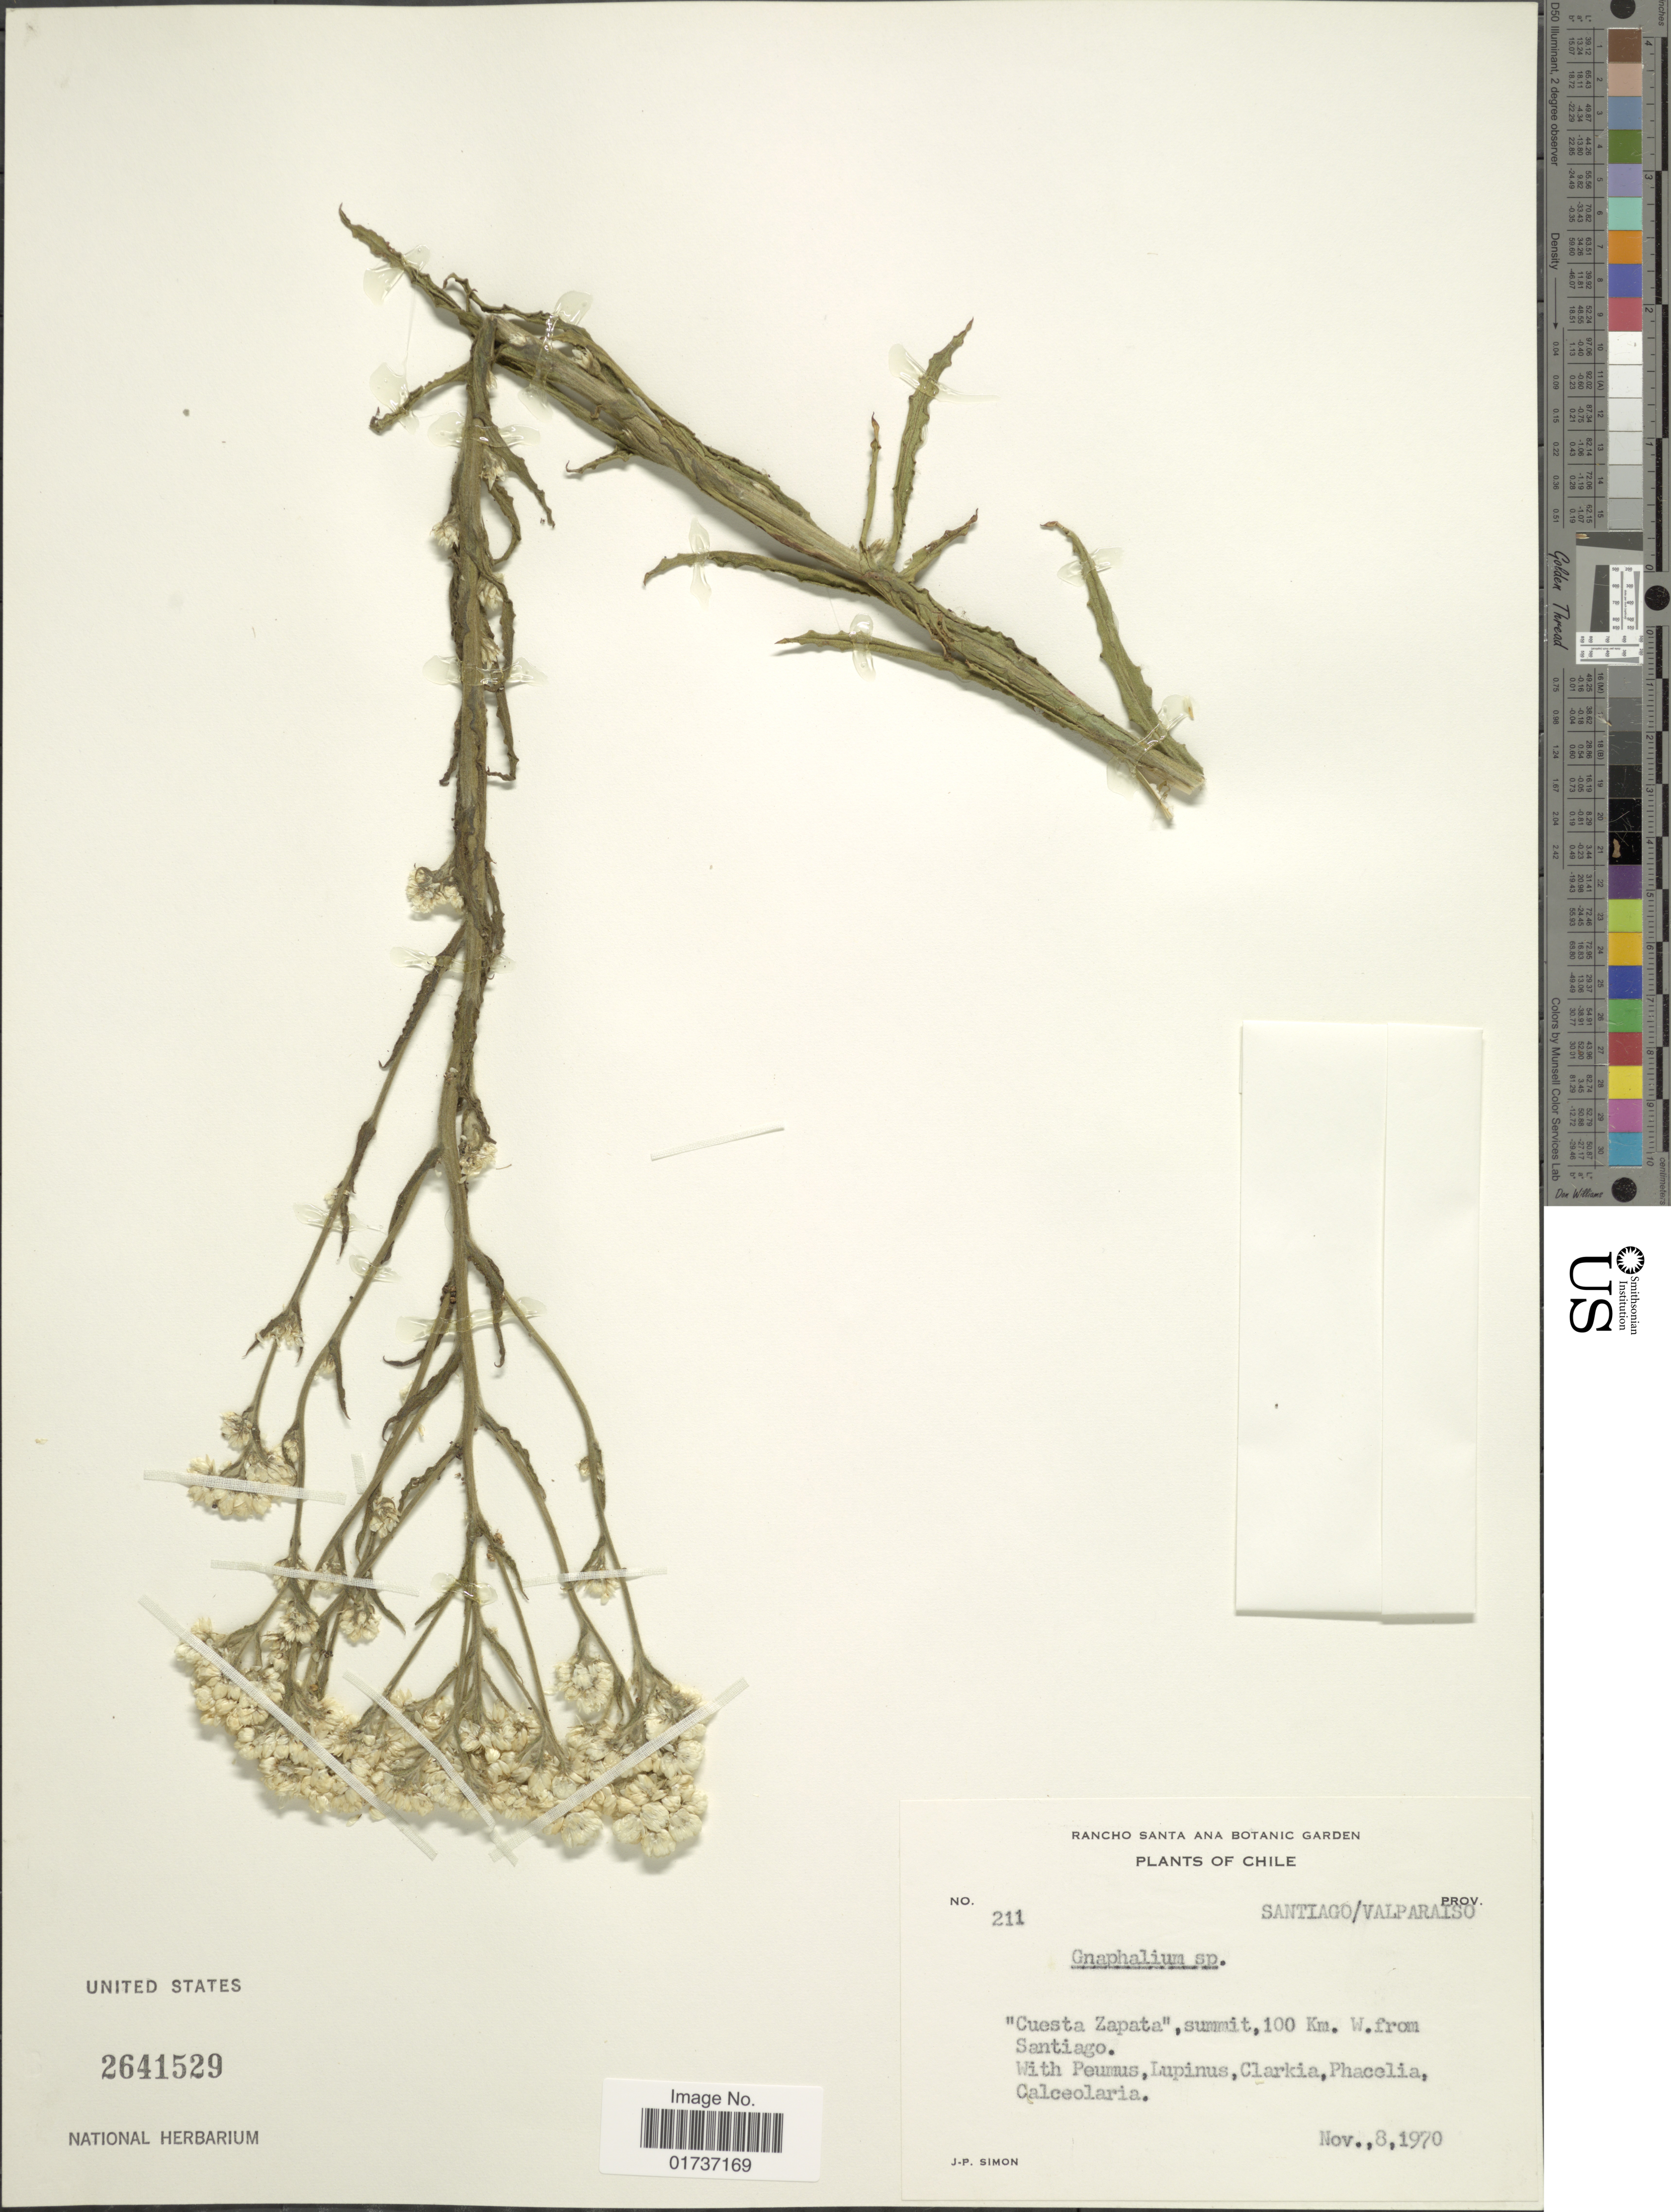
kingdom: Plantae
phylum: Tracheophyta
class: Magnoliopsida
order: Asterales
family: Asteraceae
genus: Gnaphalium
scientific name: Gnaphalium sp.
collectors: J.-P. Simon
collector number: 211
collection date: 1970-11-08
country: Chile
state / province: Valparaíso (V)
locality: Santiago, 'Cuesta Zapata', summit, 100 Km W from Santiago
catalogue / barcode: US 2641529